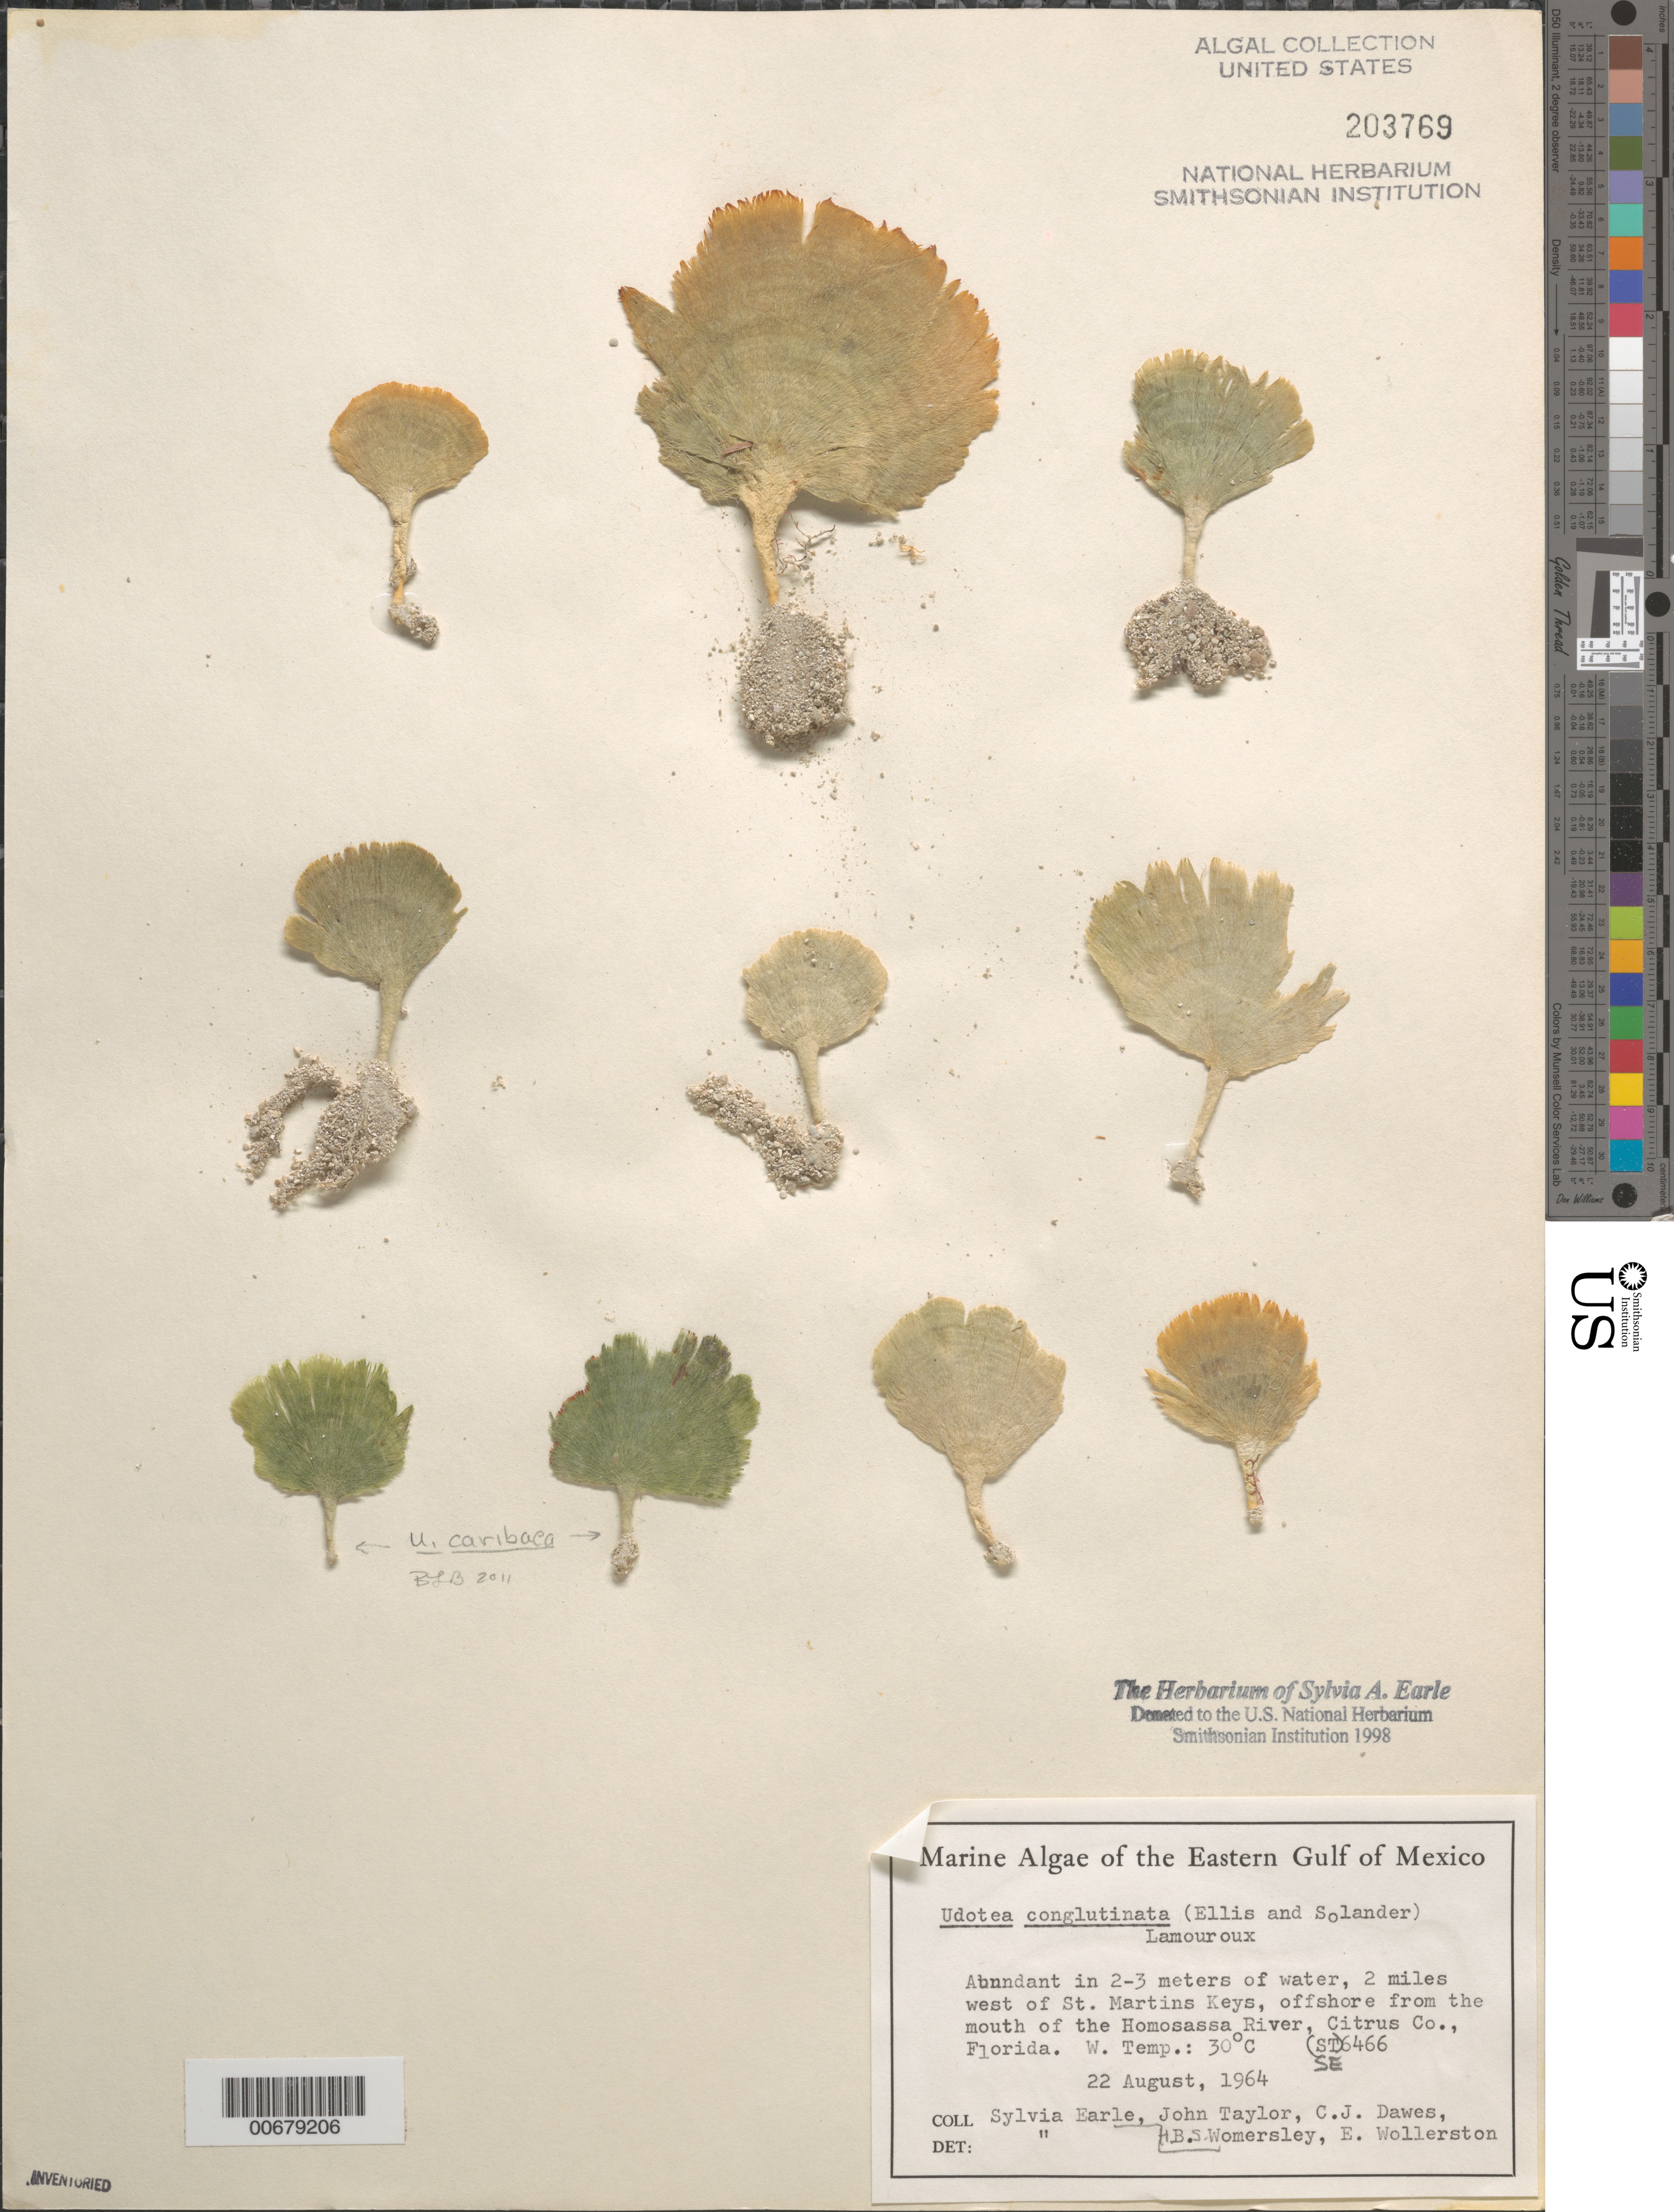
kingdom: Plantae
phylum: Chlorophyta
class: Ulvophyceae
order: Bryopsidales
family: Udoteaceae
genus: Udotea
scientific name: Udotea conglutinata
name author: (Ellis & Sol.) J.V.Lamouroux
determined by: Earle, S. A.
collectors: S. A. Earle, J. L. Taylor, C. Dawes, H. B. S. Womersley & E. Wollerston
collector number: SE 6466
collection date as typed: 22 Aug 1964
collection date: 1964-08-22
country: United States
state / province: Florida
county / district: Citrus County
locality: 2 miles west of St. Martins Keys, off Homosassa River mouth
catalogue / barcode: US 203769